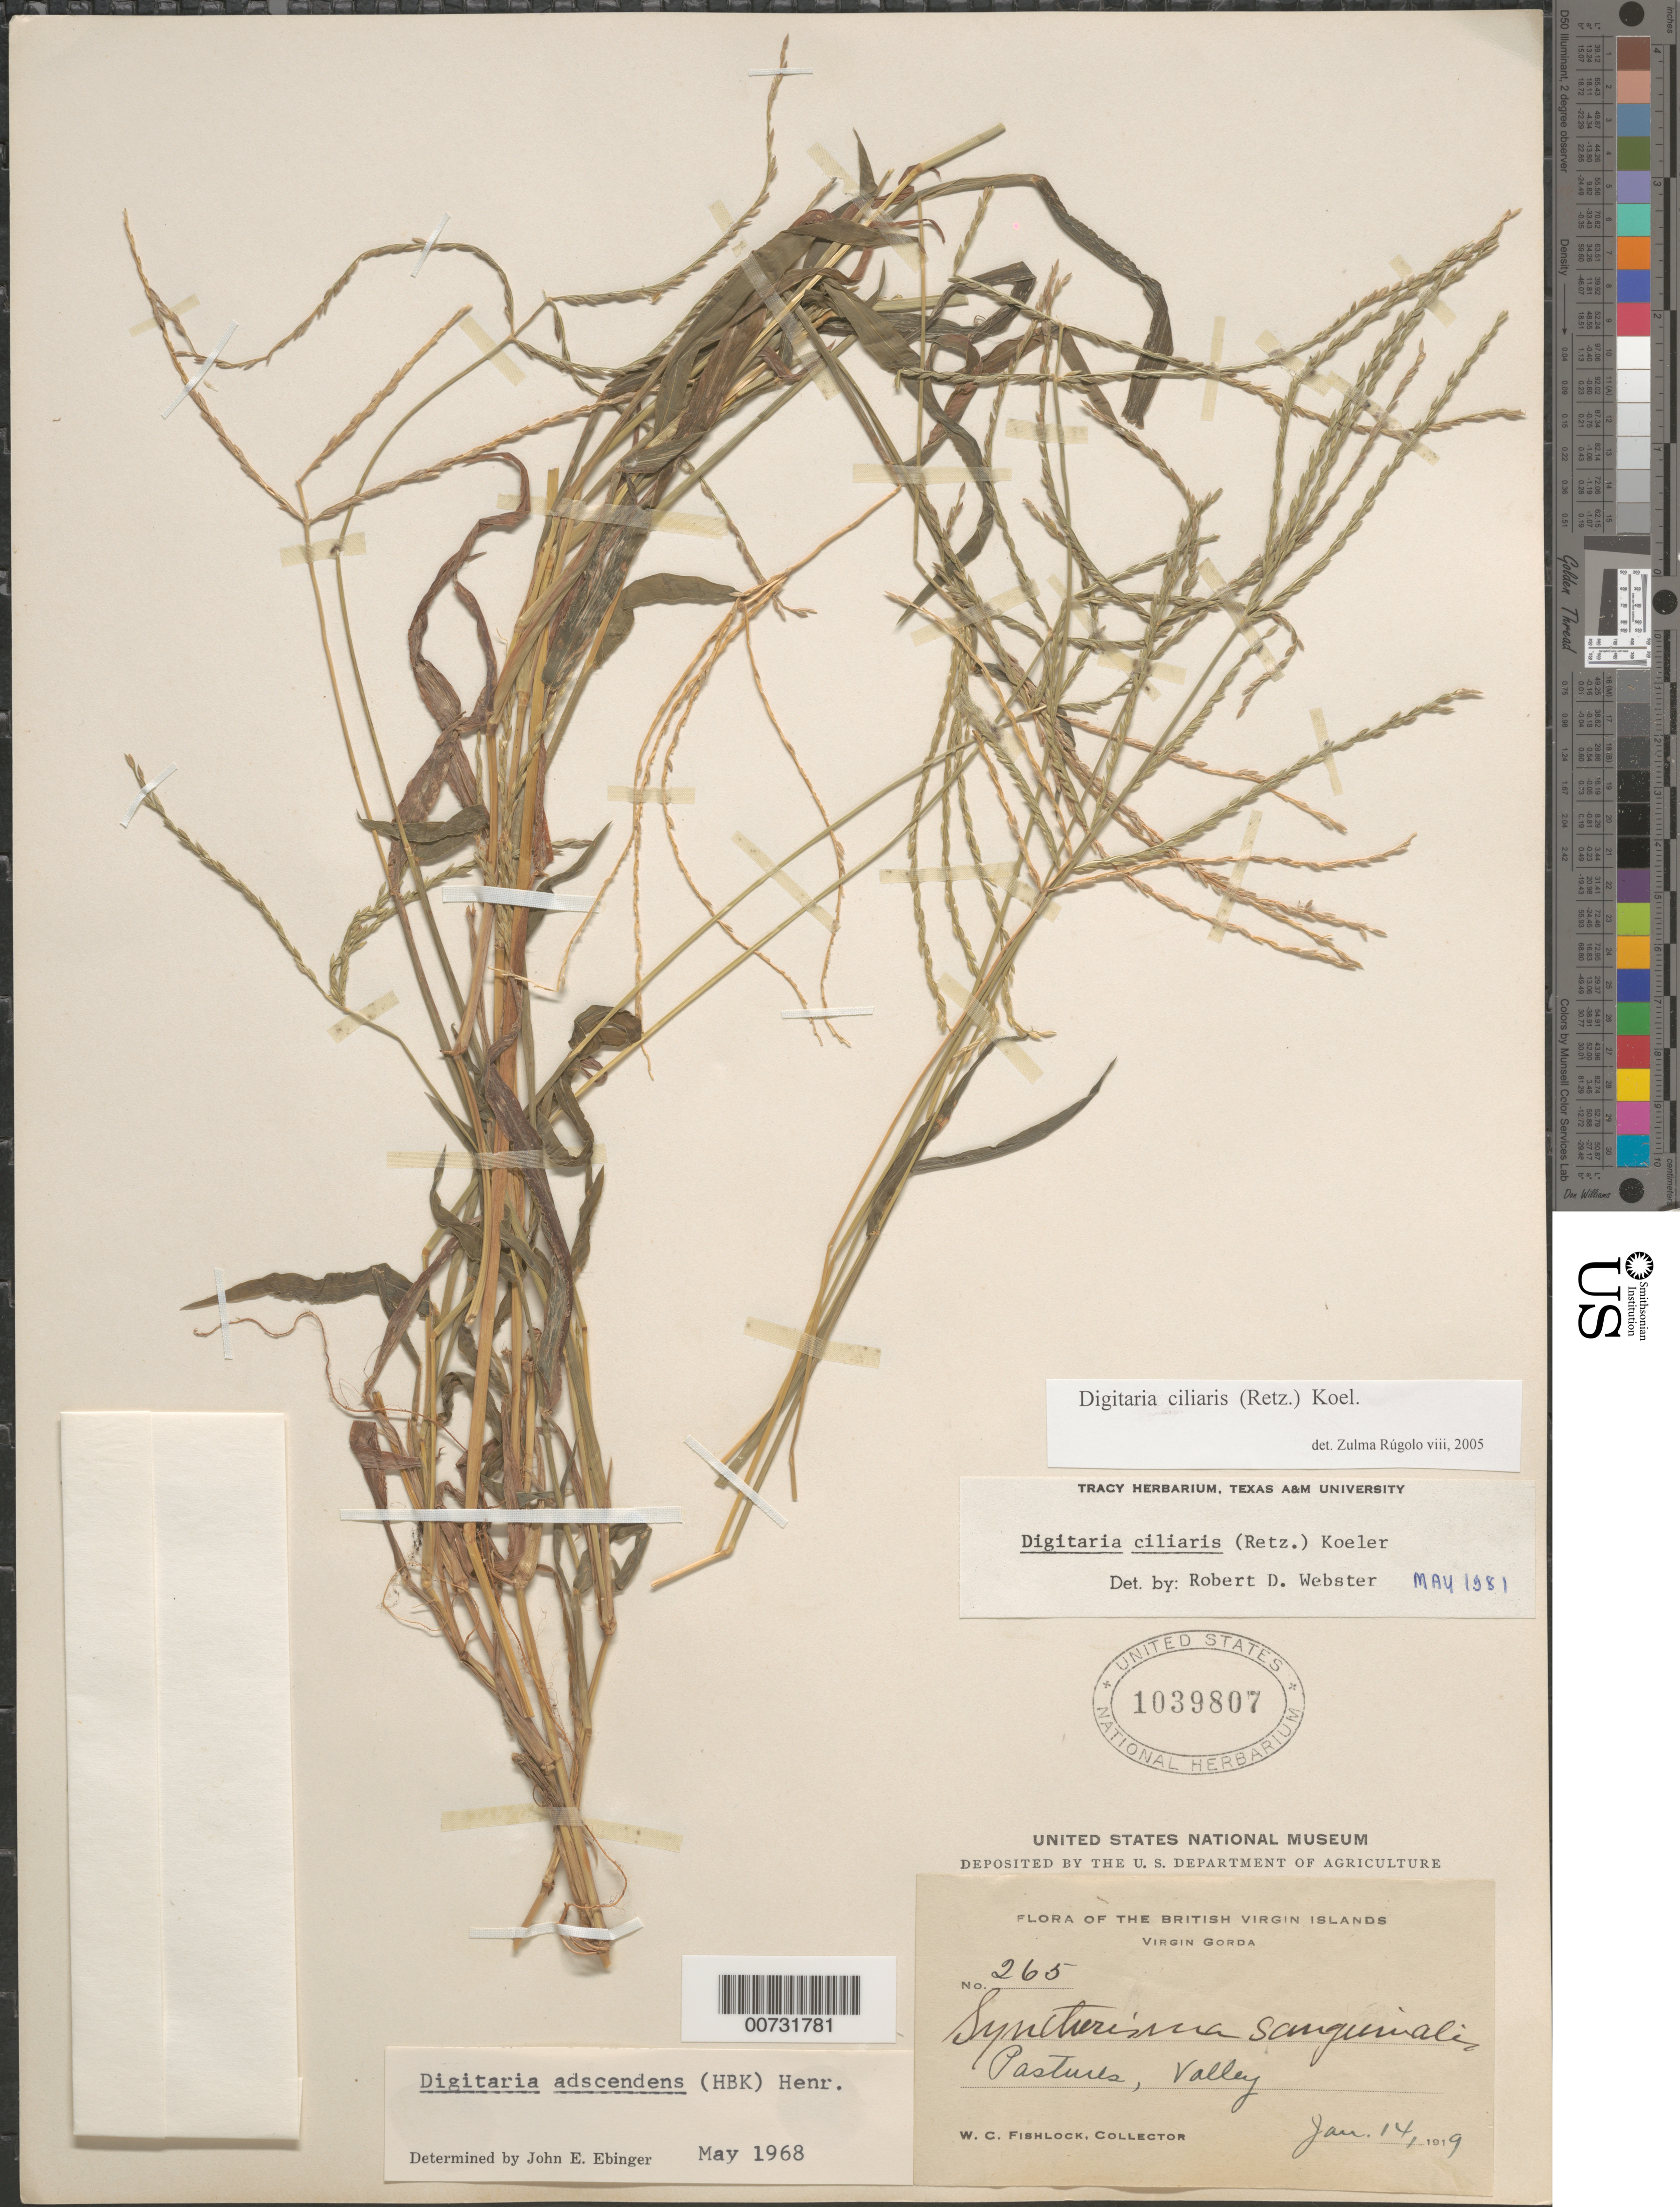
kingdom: Plantae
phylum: Tracheophyta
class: Liliopsida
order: Poales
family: Poaceae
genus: Digitaria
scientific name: Digitaria ciliaris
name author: (Retz.) Koeler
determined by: Webster, Robert D.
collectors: W. Fishlock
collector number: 265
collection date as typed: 14 Jan 1919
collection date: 1919-01-14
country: British Virgin Islands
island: Virgin Gorda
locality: Valley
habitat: Pastures, Valley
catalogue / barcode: US 1039807